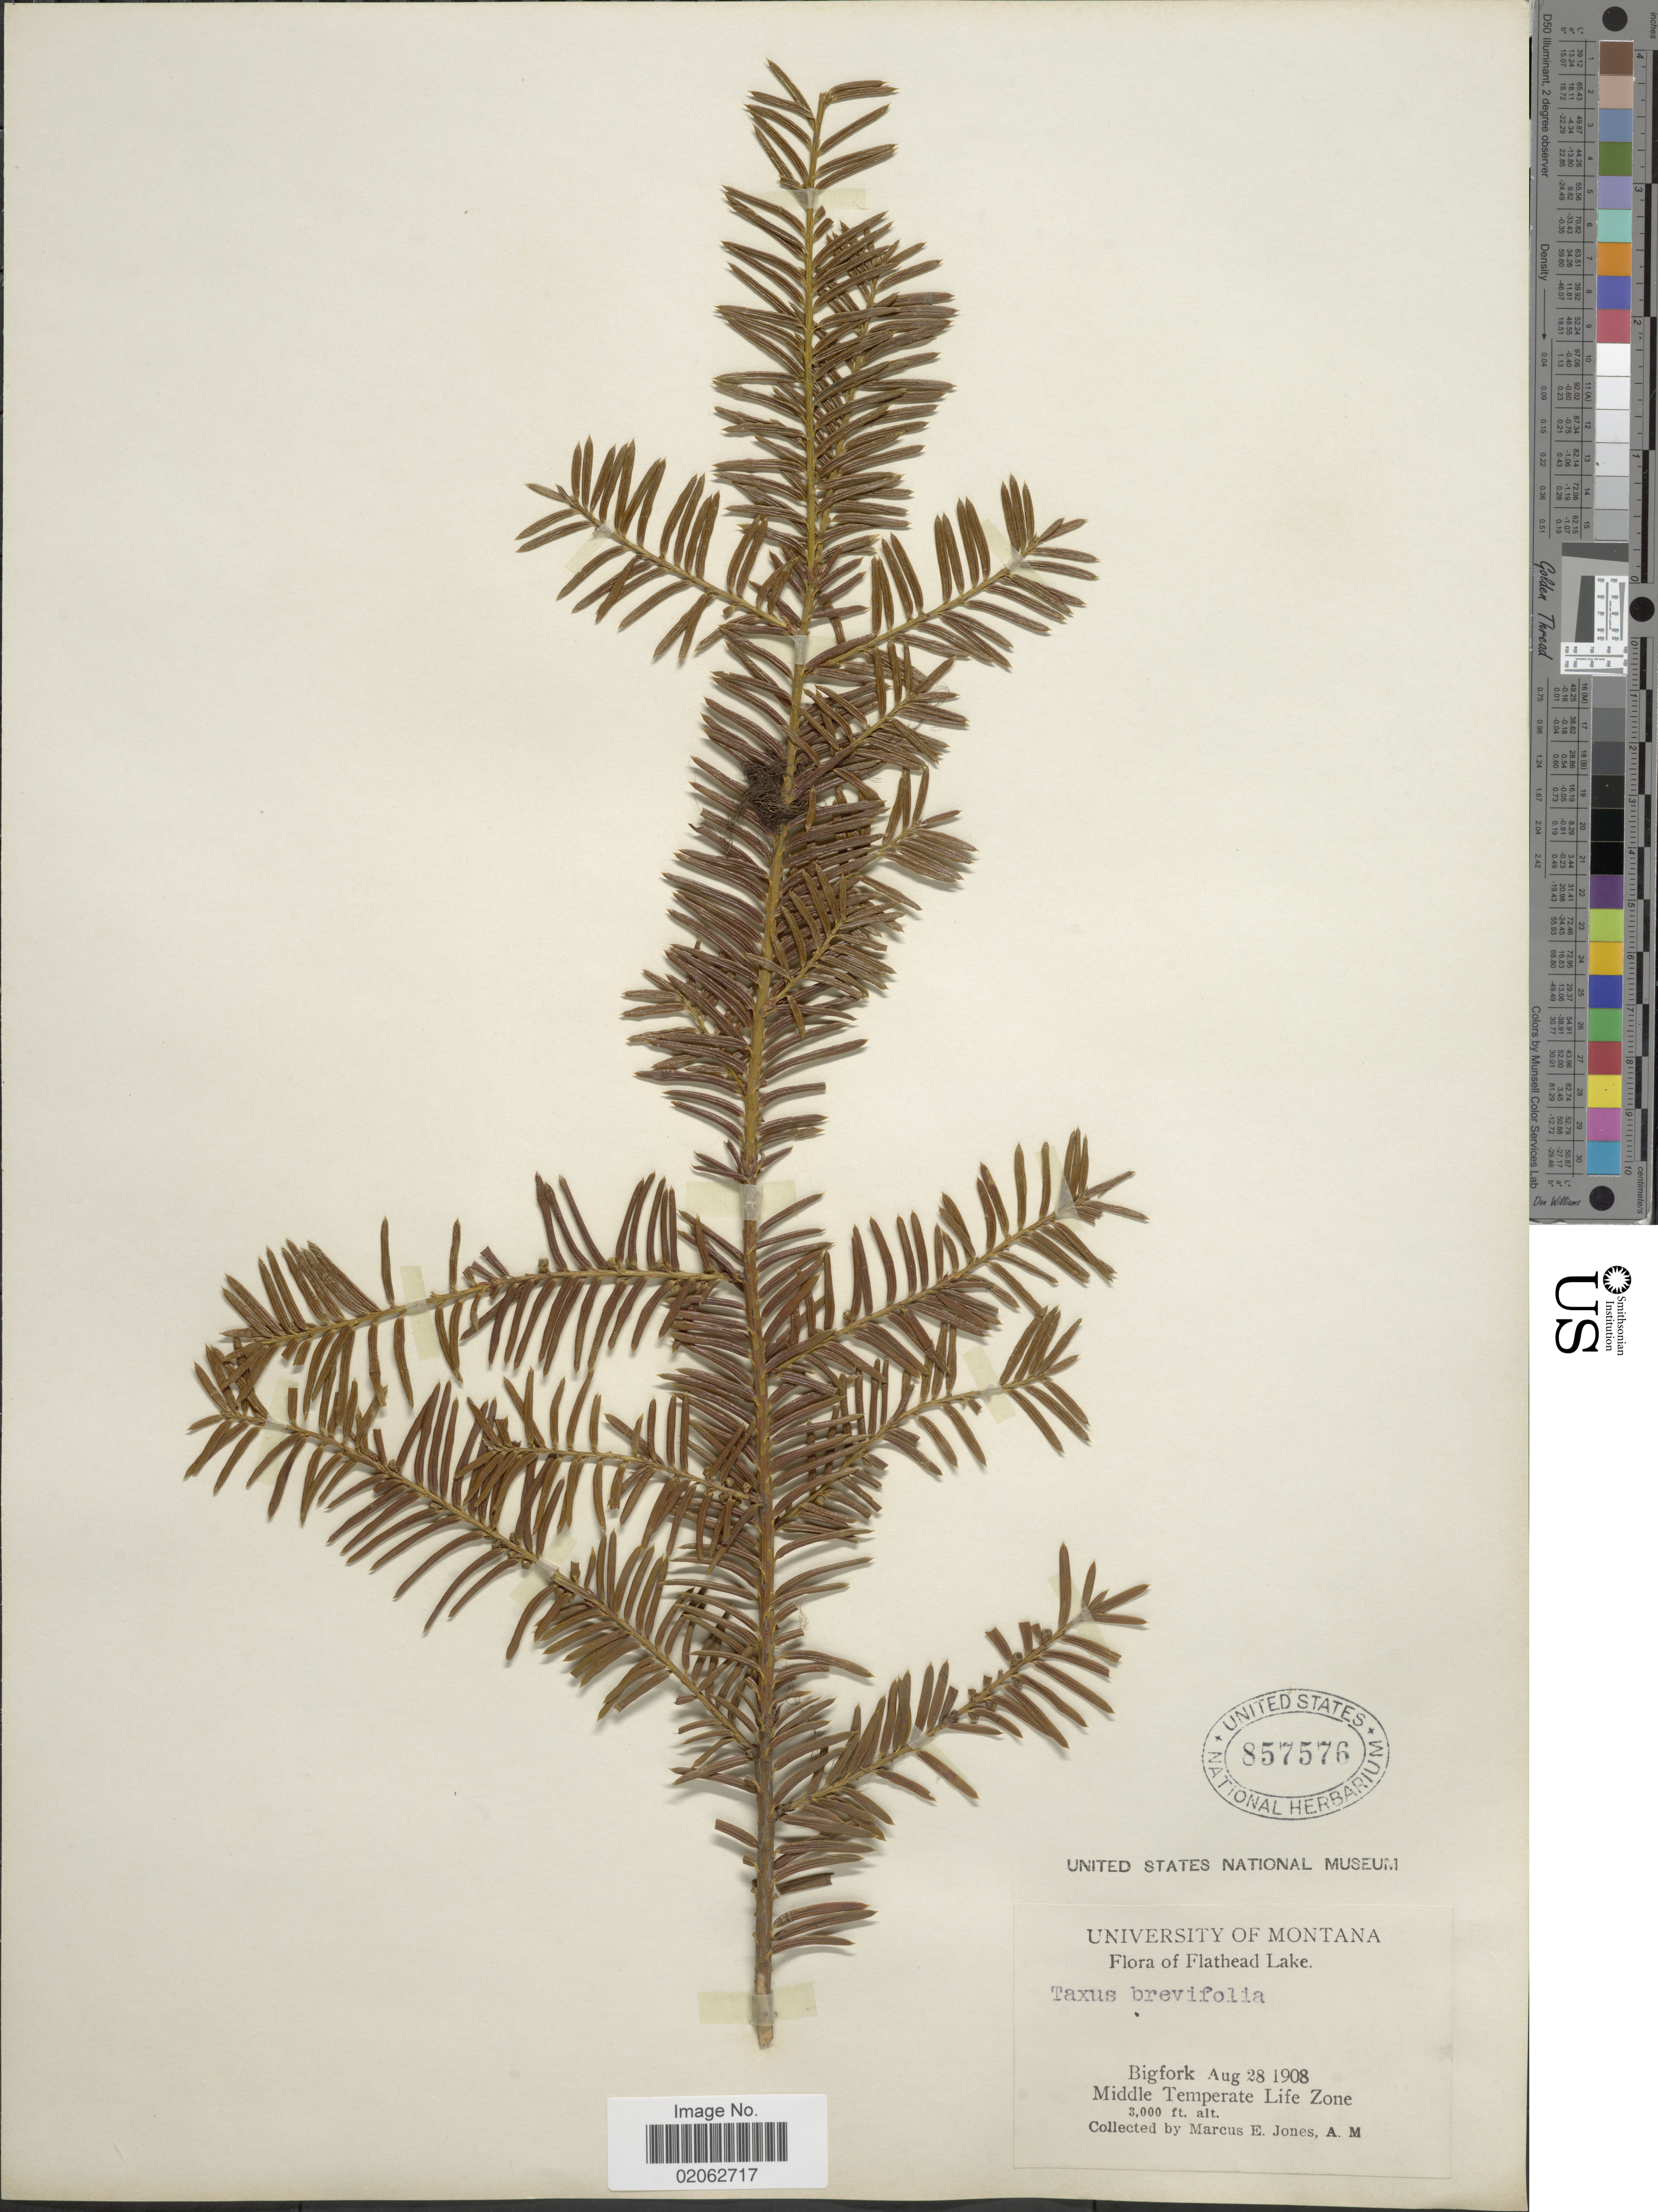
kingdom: Plantae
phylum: Tracheophyta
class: Pinopsida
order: Pinales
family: Taxaceae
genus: Taxus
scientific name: Taxus brevifolia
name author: Nutt.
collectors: M. E. Jones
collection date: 1908-08-28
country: United States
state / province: Montana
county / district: Flathead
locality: Flathead Lake, Bigfork, Middle Temperate Life Zone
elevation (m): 914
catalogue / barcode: US 857576